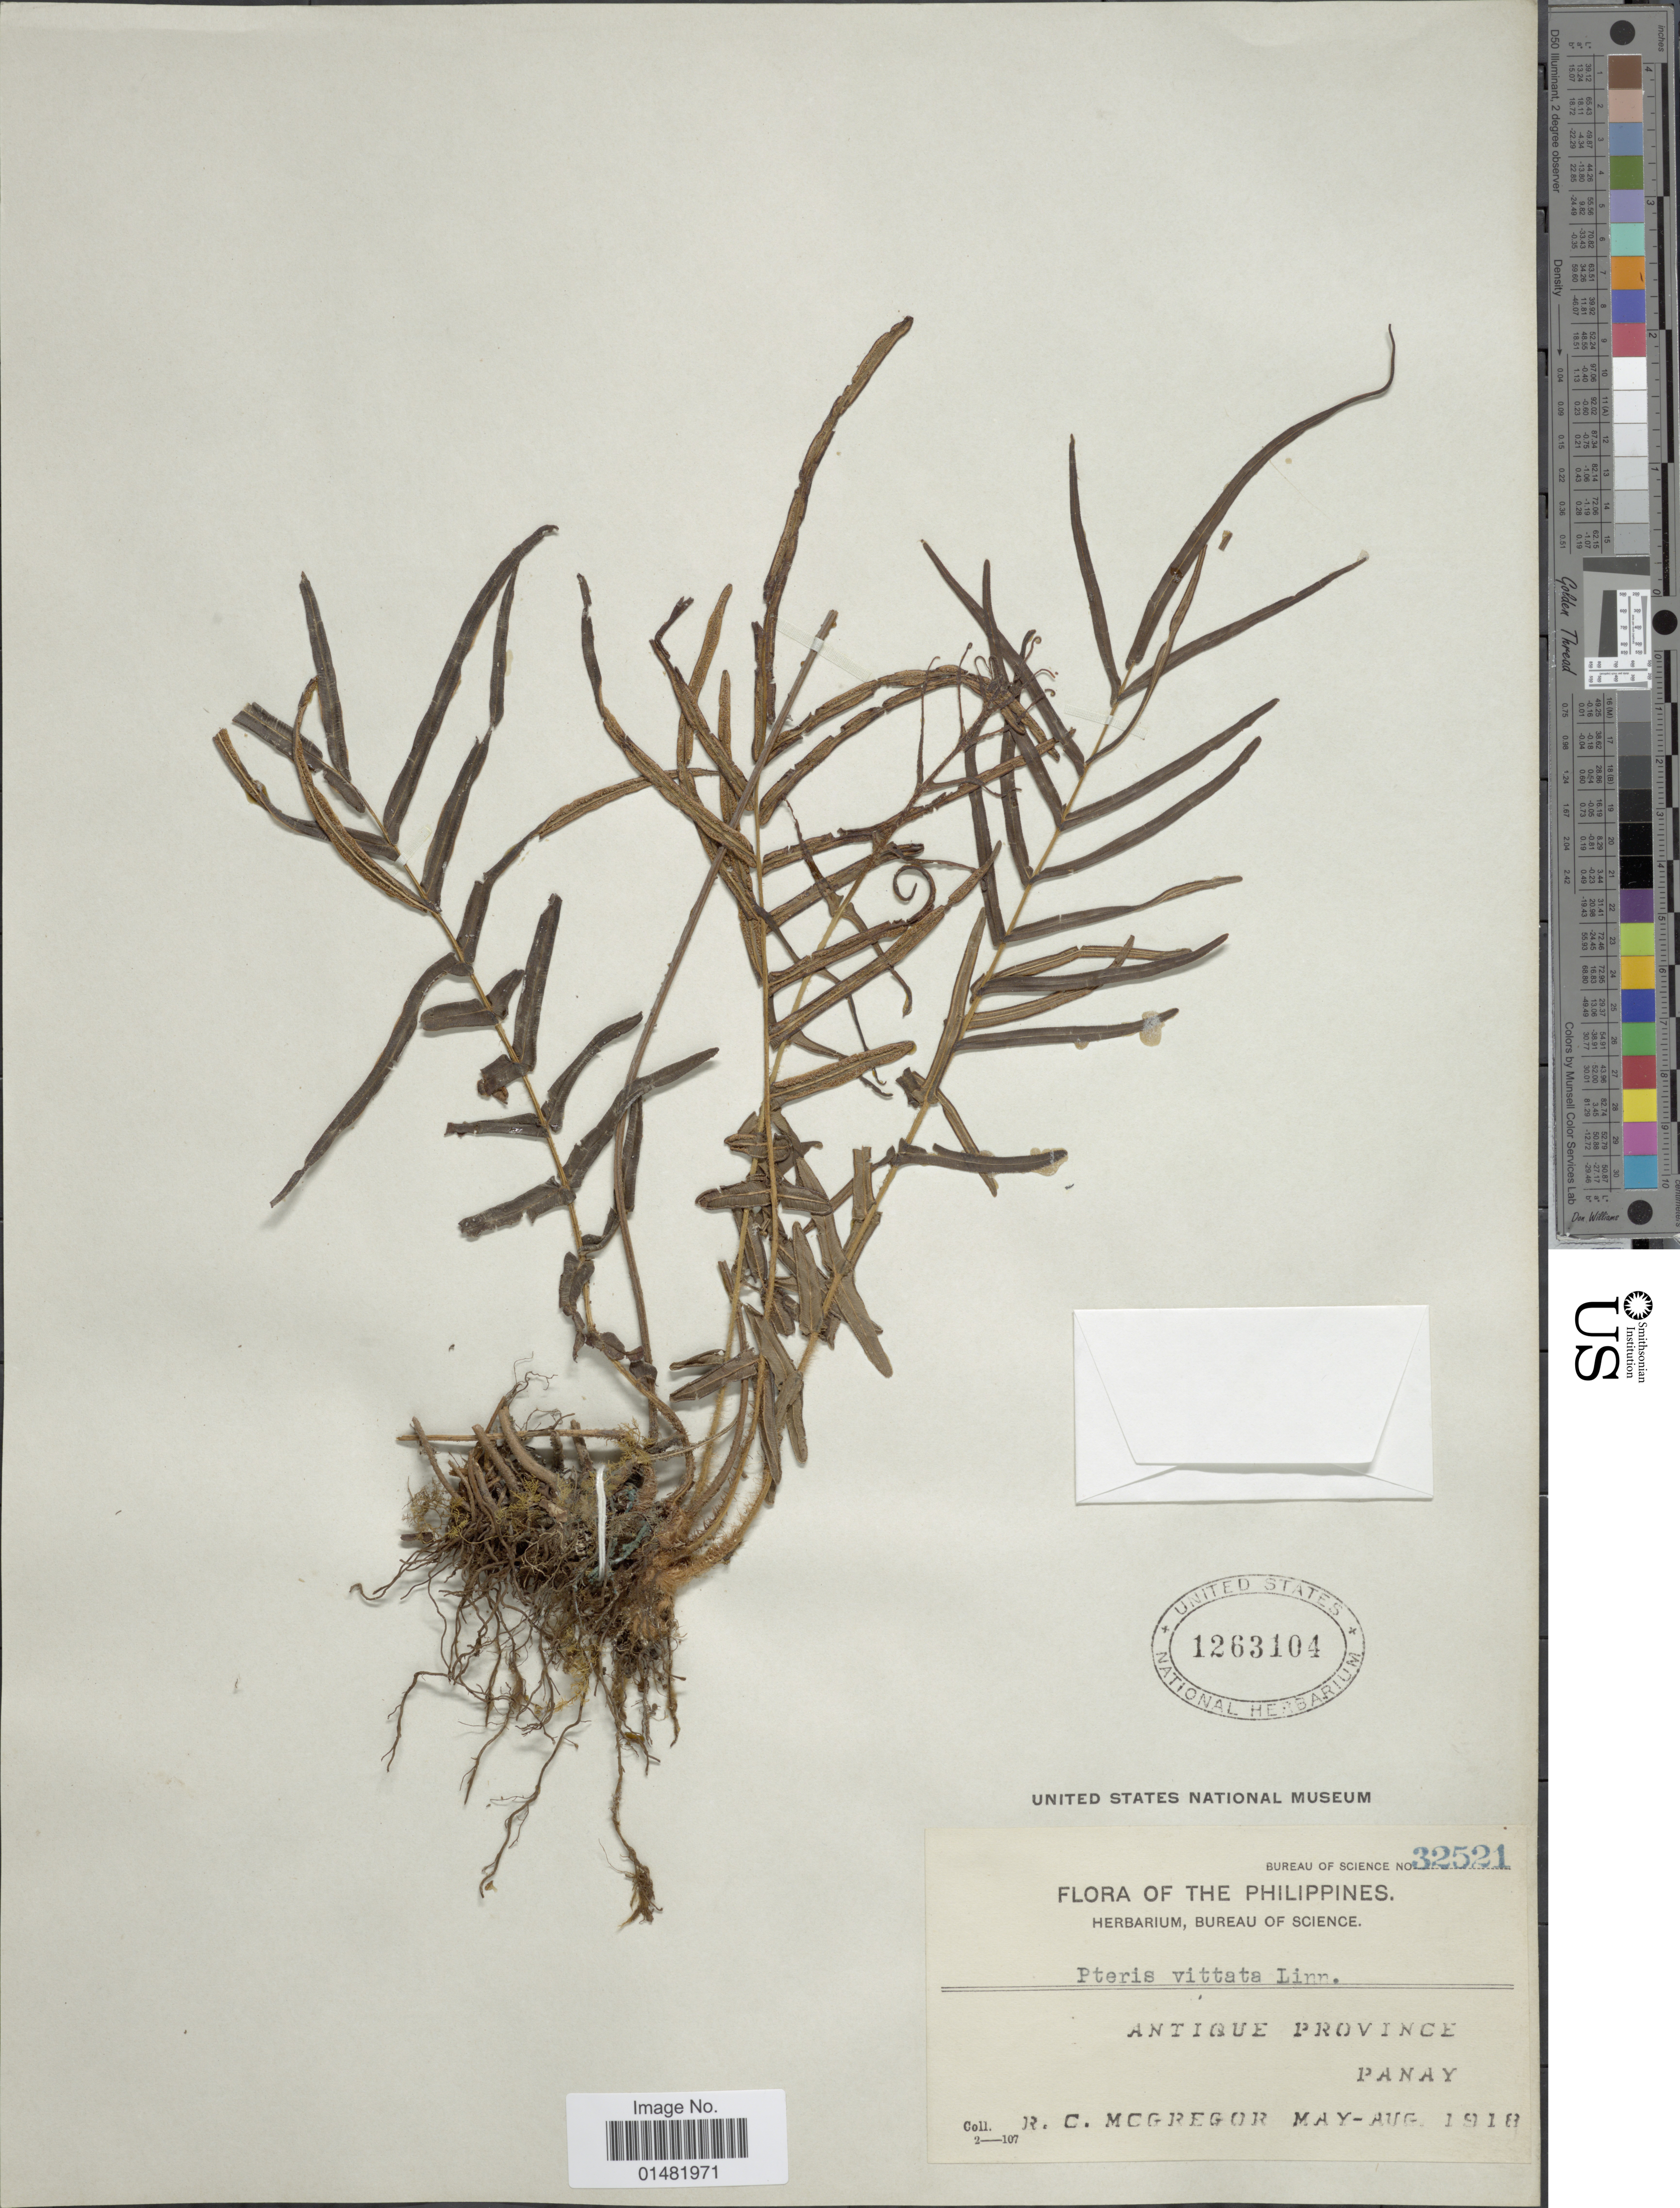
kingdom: Plantae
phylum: Tracheophyta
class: Polypodiopsida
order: Polypodiales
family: Pteridaceae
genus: Pteris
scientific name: Pteris vittata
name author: L.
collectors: R. C. McGregor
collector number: Bureau of Science 32521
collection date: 1918-05/1918-08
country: Philippines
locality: Antique Province, Panay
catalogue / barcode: US 1263104